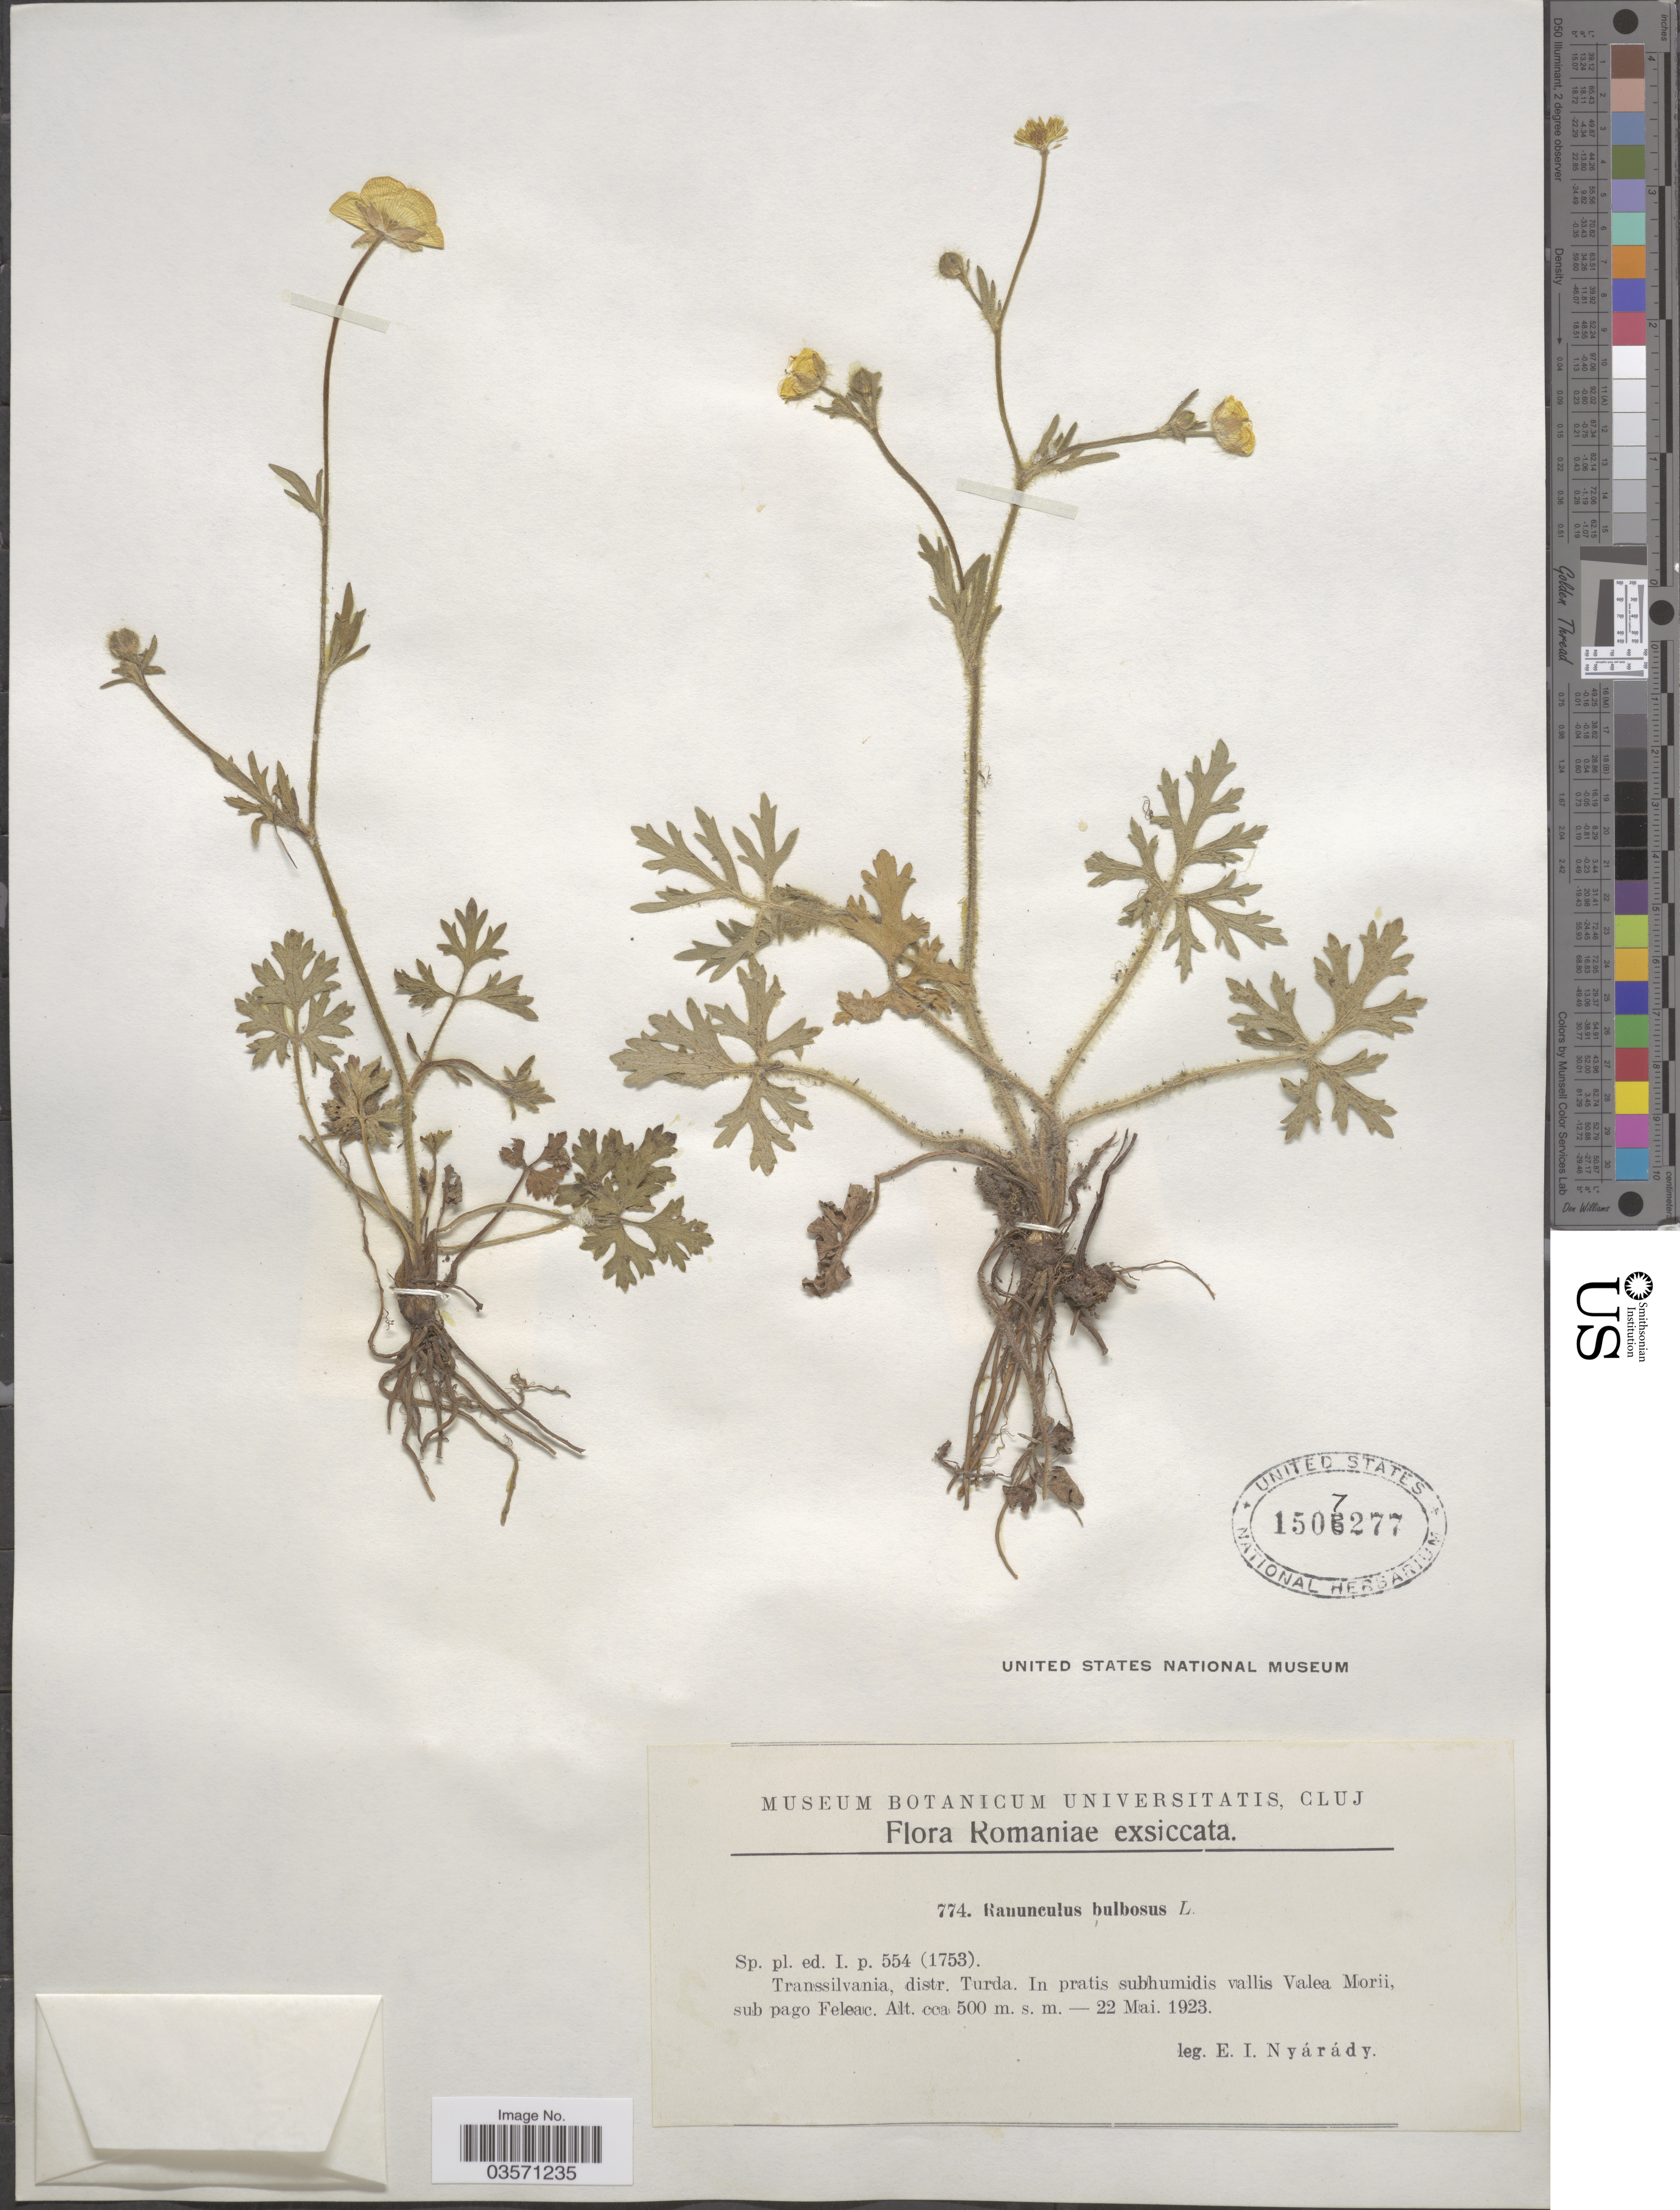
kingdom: Plantae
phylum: Tracheophyta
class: Magnoliopsida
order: Ranunculales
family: Ranunculaceae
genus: Ranunculus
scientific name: Ranunculus bulbosus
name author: L.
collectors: E. Nyárády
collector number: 774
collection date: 1923-05-22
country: Romania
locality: Transsilvania, distr. Turda. In pratis subhumidis vallis Valea Morii, sub pago Feleac.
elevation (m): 500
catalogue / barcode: US 1507277